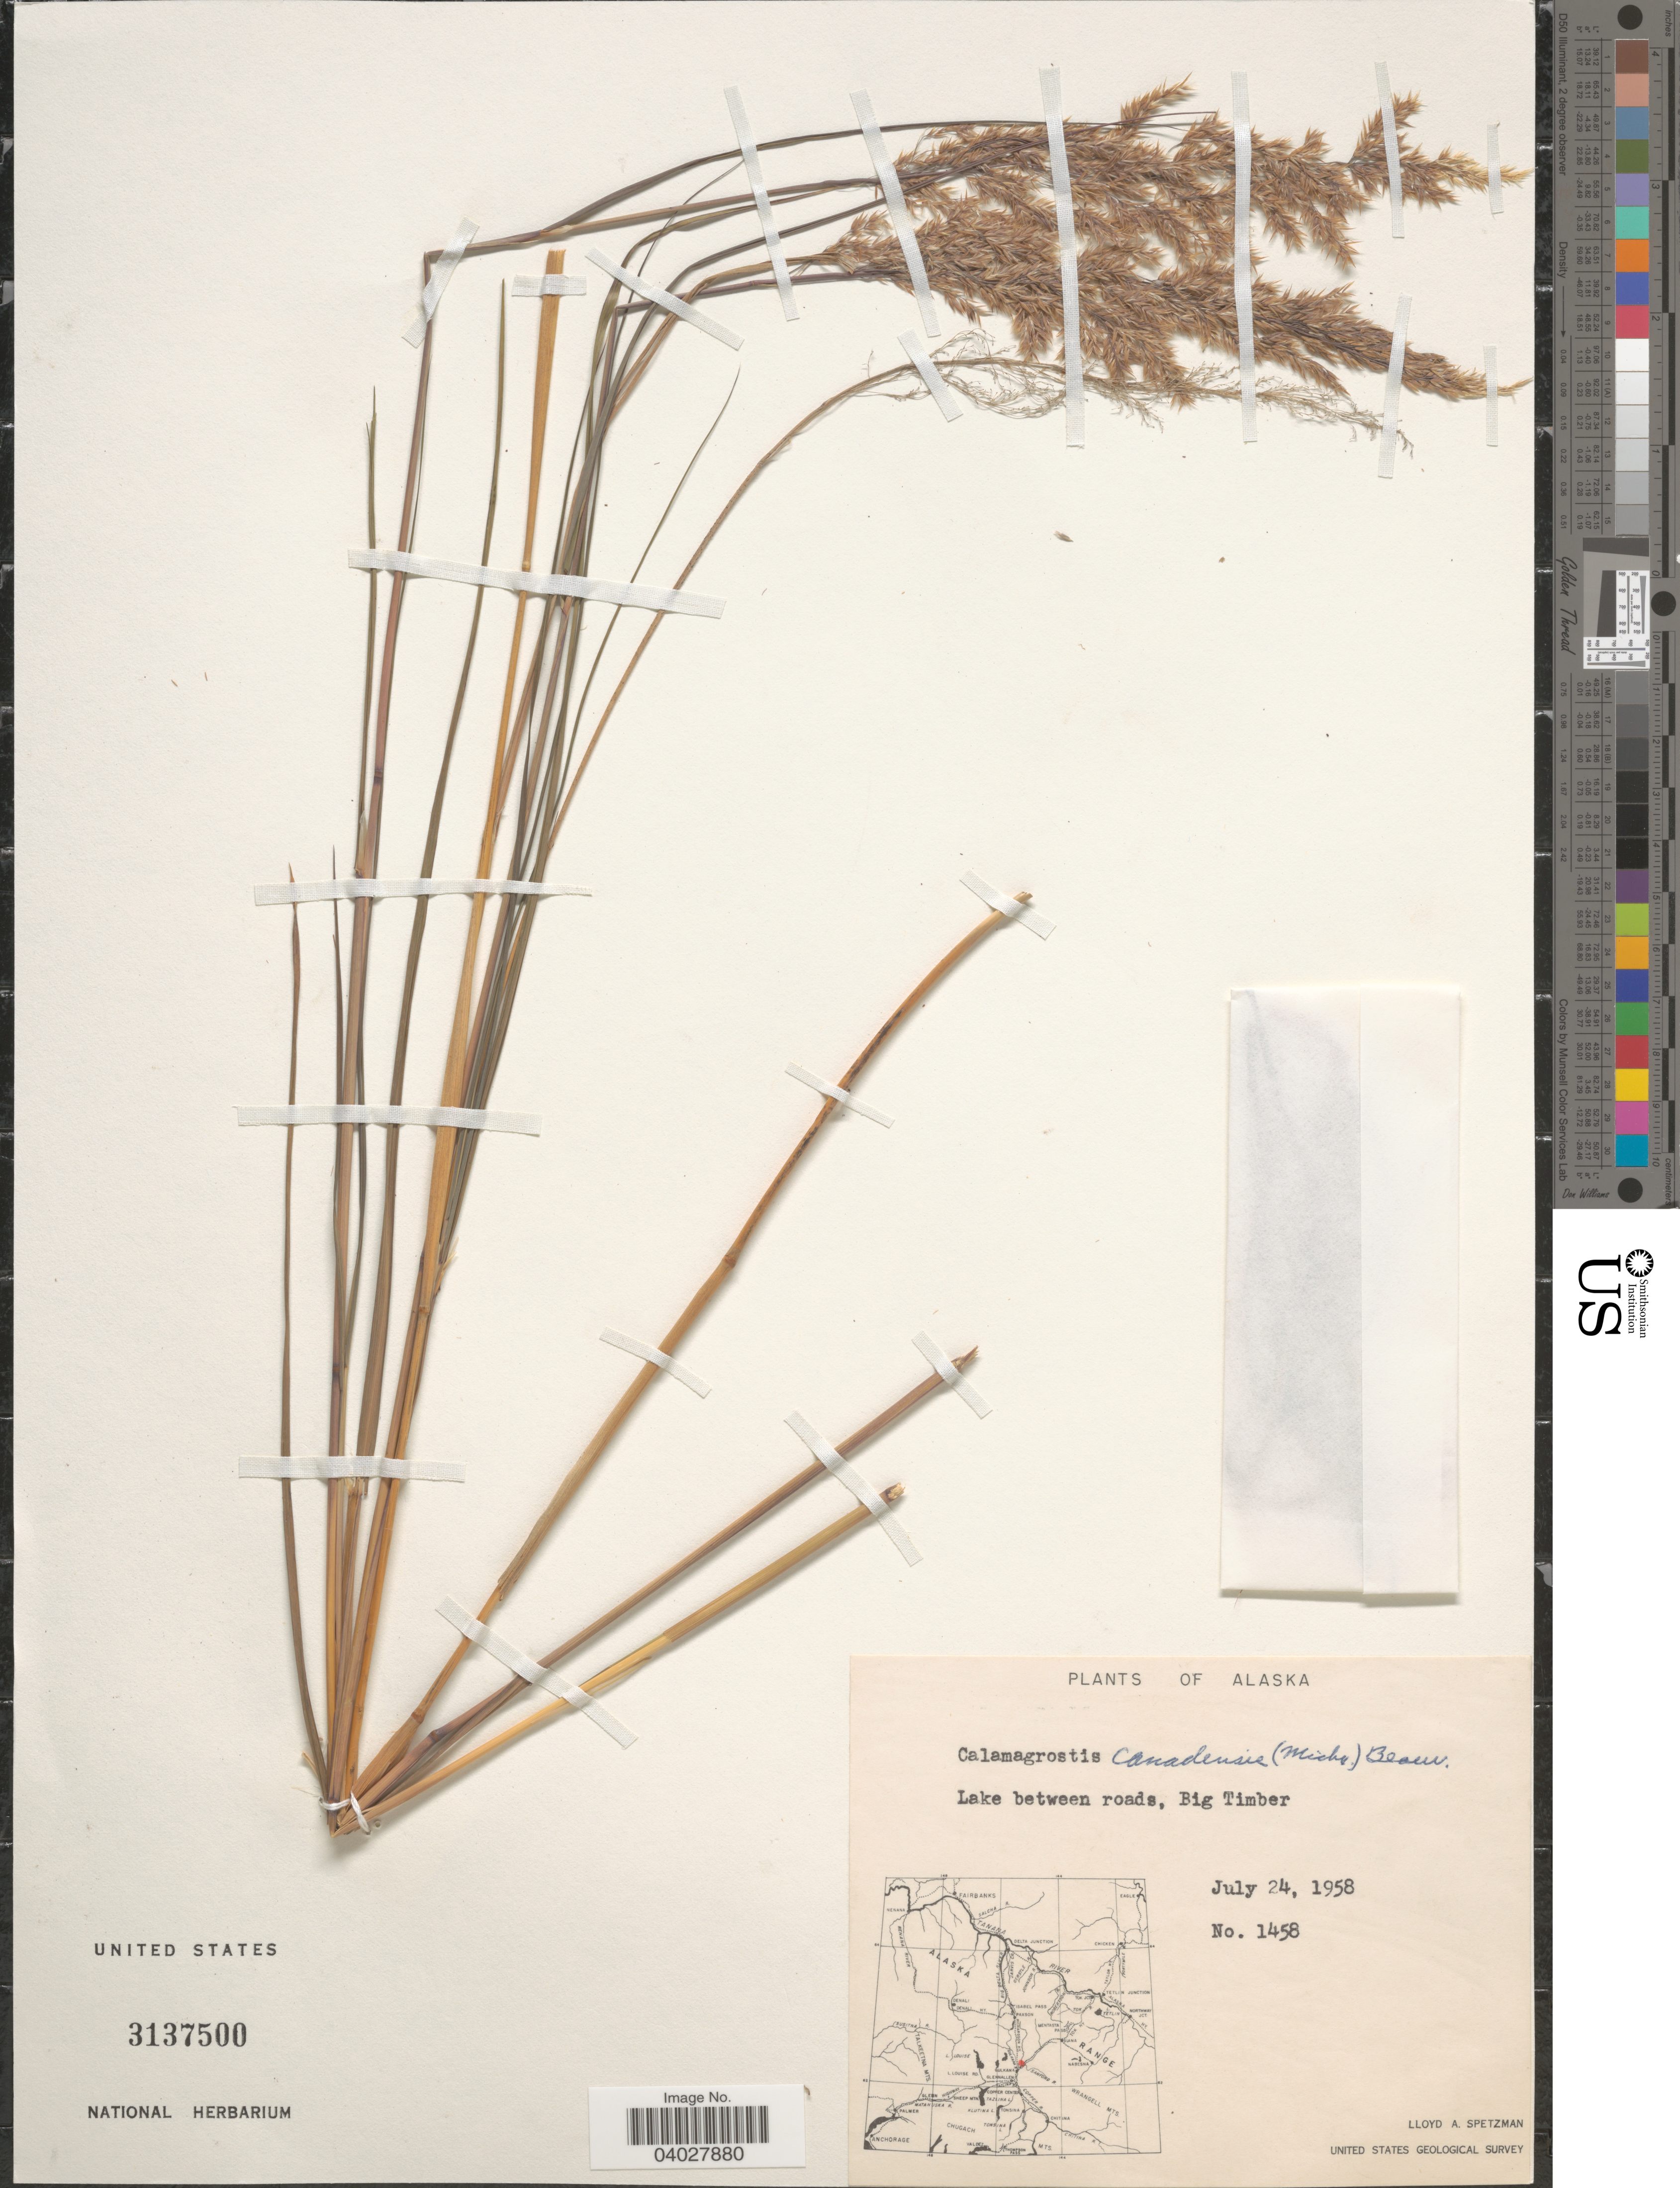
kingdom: Plantae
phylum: Tracheophyta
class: Liliopsida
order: Poales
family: Poaceae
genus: Calamagrostis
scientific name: Calamagrostis canadensis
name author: (Michx.) P. Beauv.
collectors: L. Spetzman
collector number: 1458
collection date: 1958-07-24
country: United States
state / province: Alaska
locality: Lake between roads, Big Timber.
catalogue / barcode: US 3137500